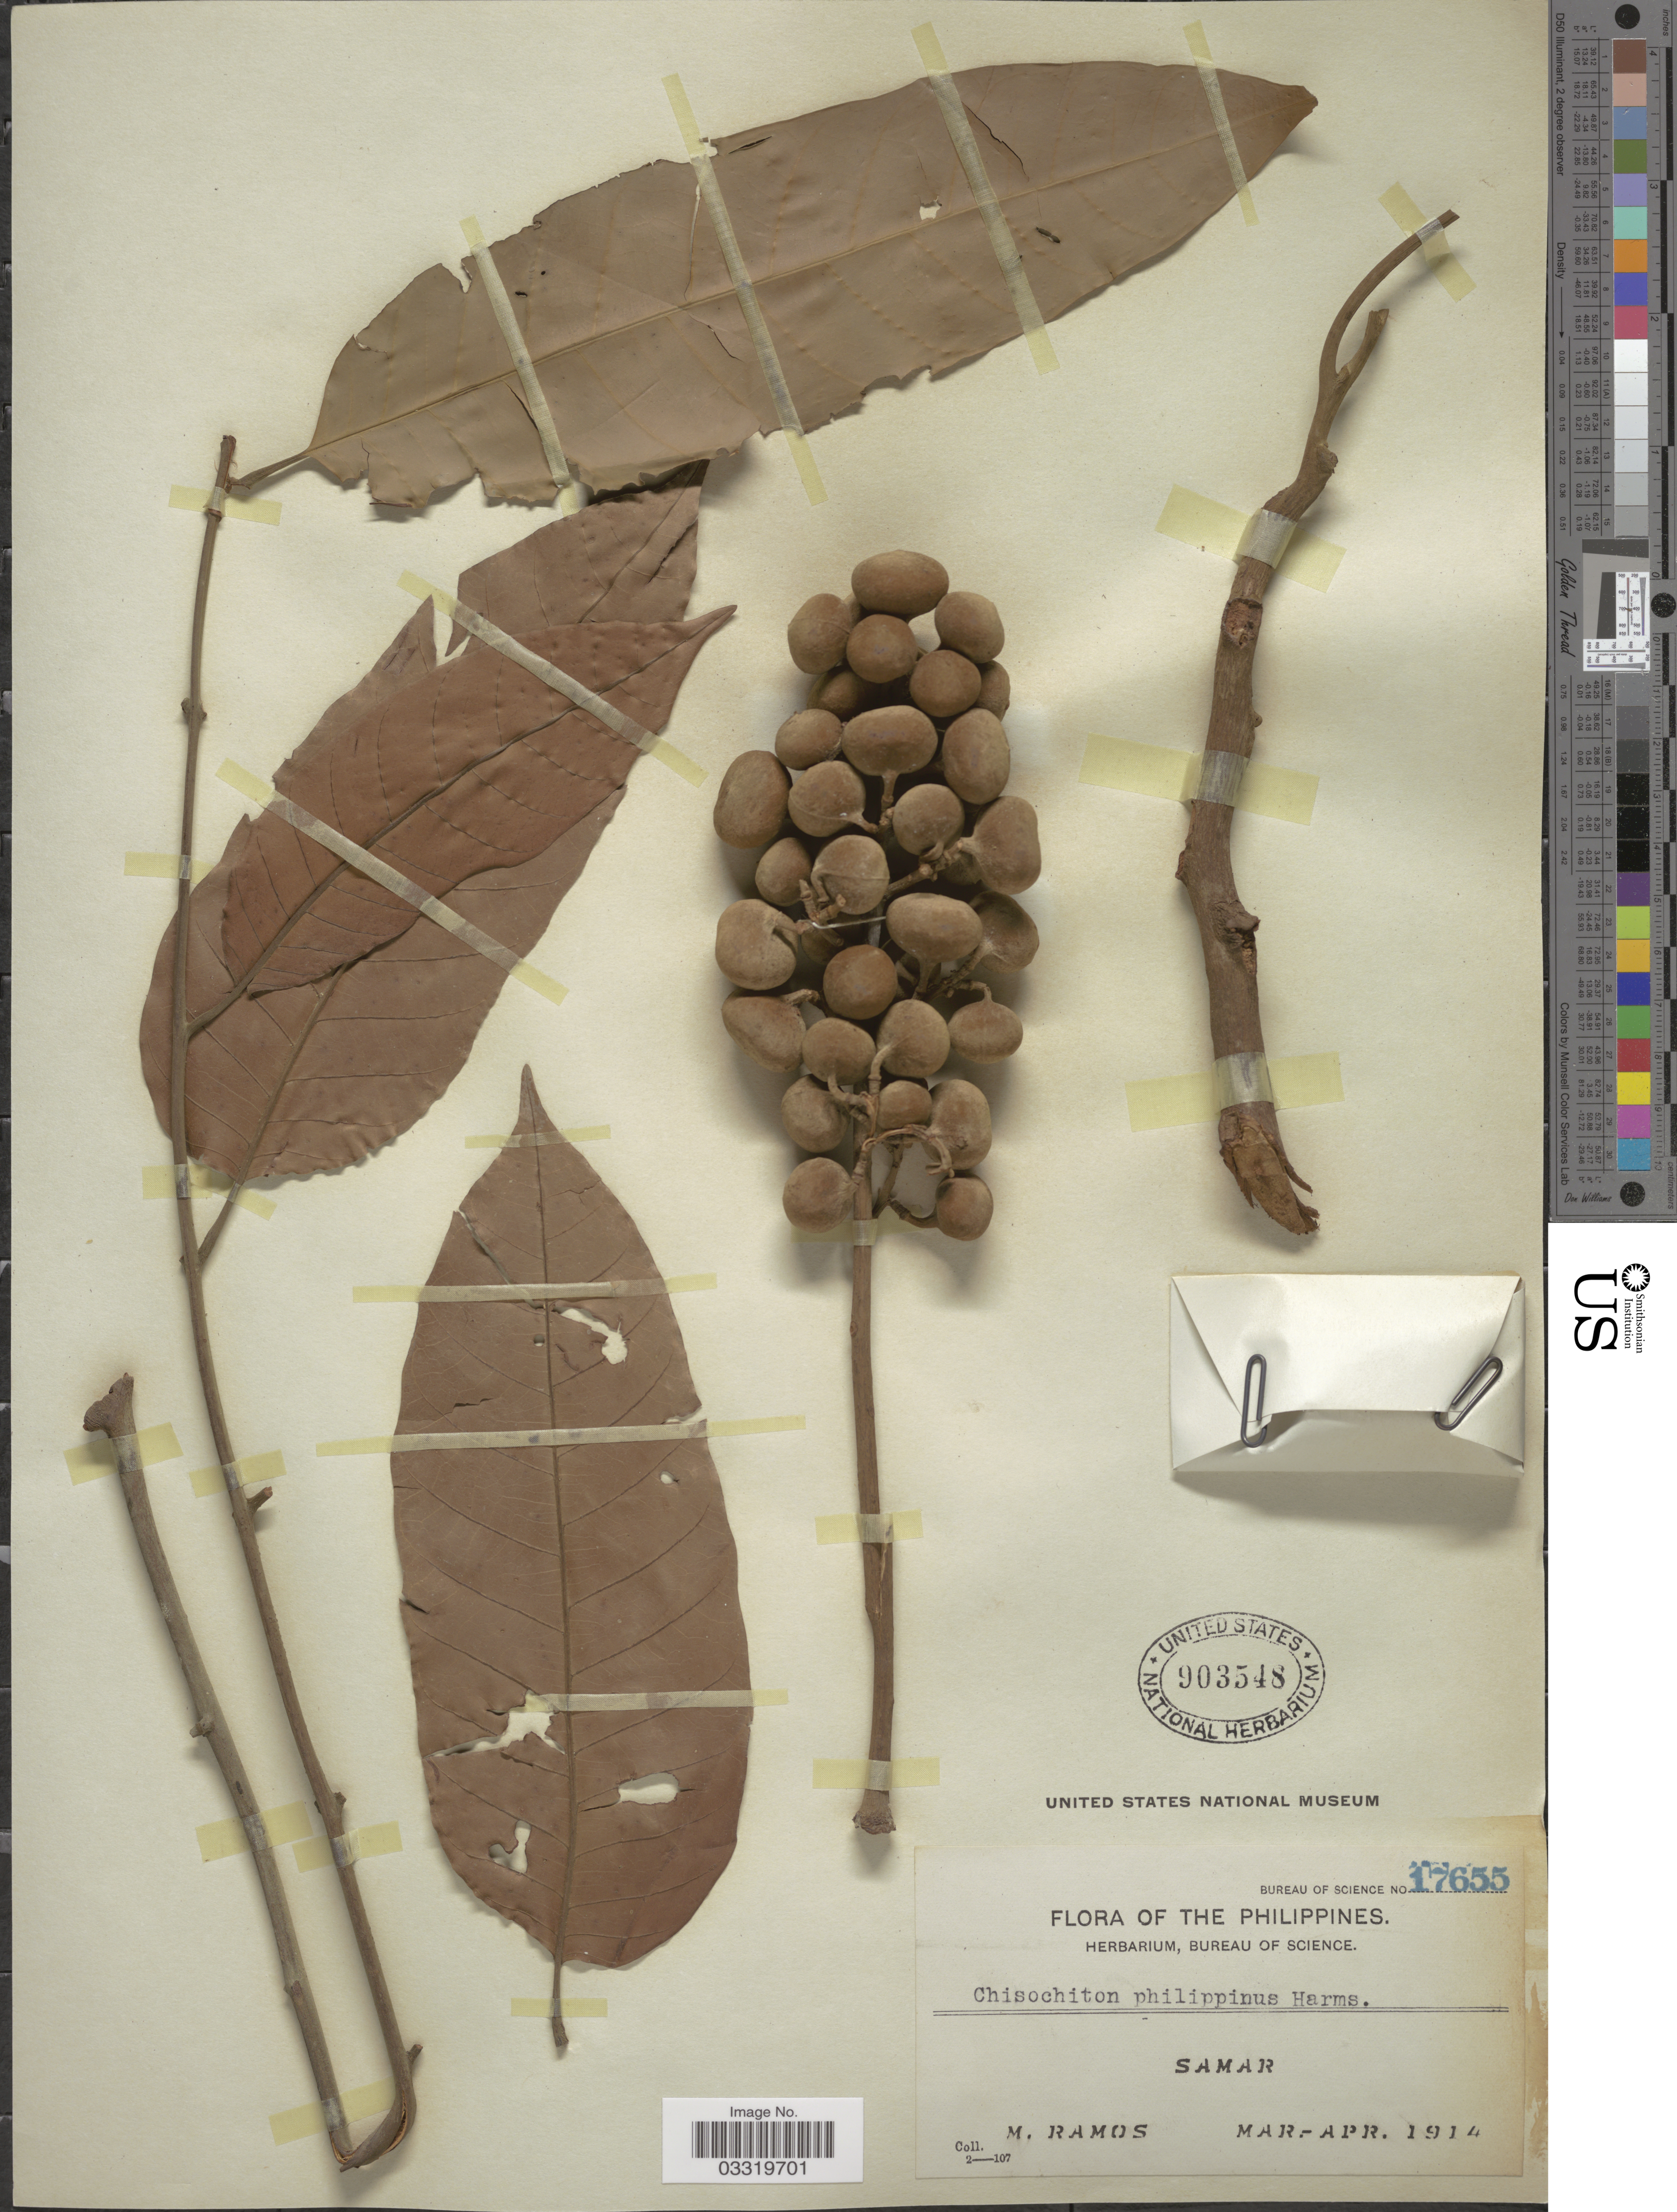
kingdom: Plantae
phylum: Tracheophyta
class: Magnoliopsida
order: Sapindales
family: Meliaceae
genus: Chisocheton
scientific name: Chisocheton pentandrus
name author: (Blanco) Merr.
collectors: M. Ramos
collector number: Bureau of Science 17655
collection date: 1914-03/1914-04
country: Philippines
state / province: Eastern Visayas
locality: Samar.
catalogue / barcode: US 903548